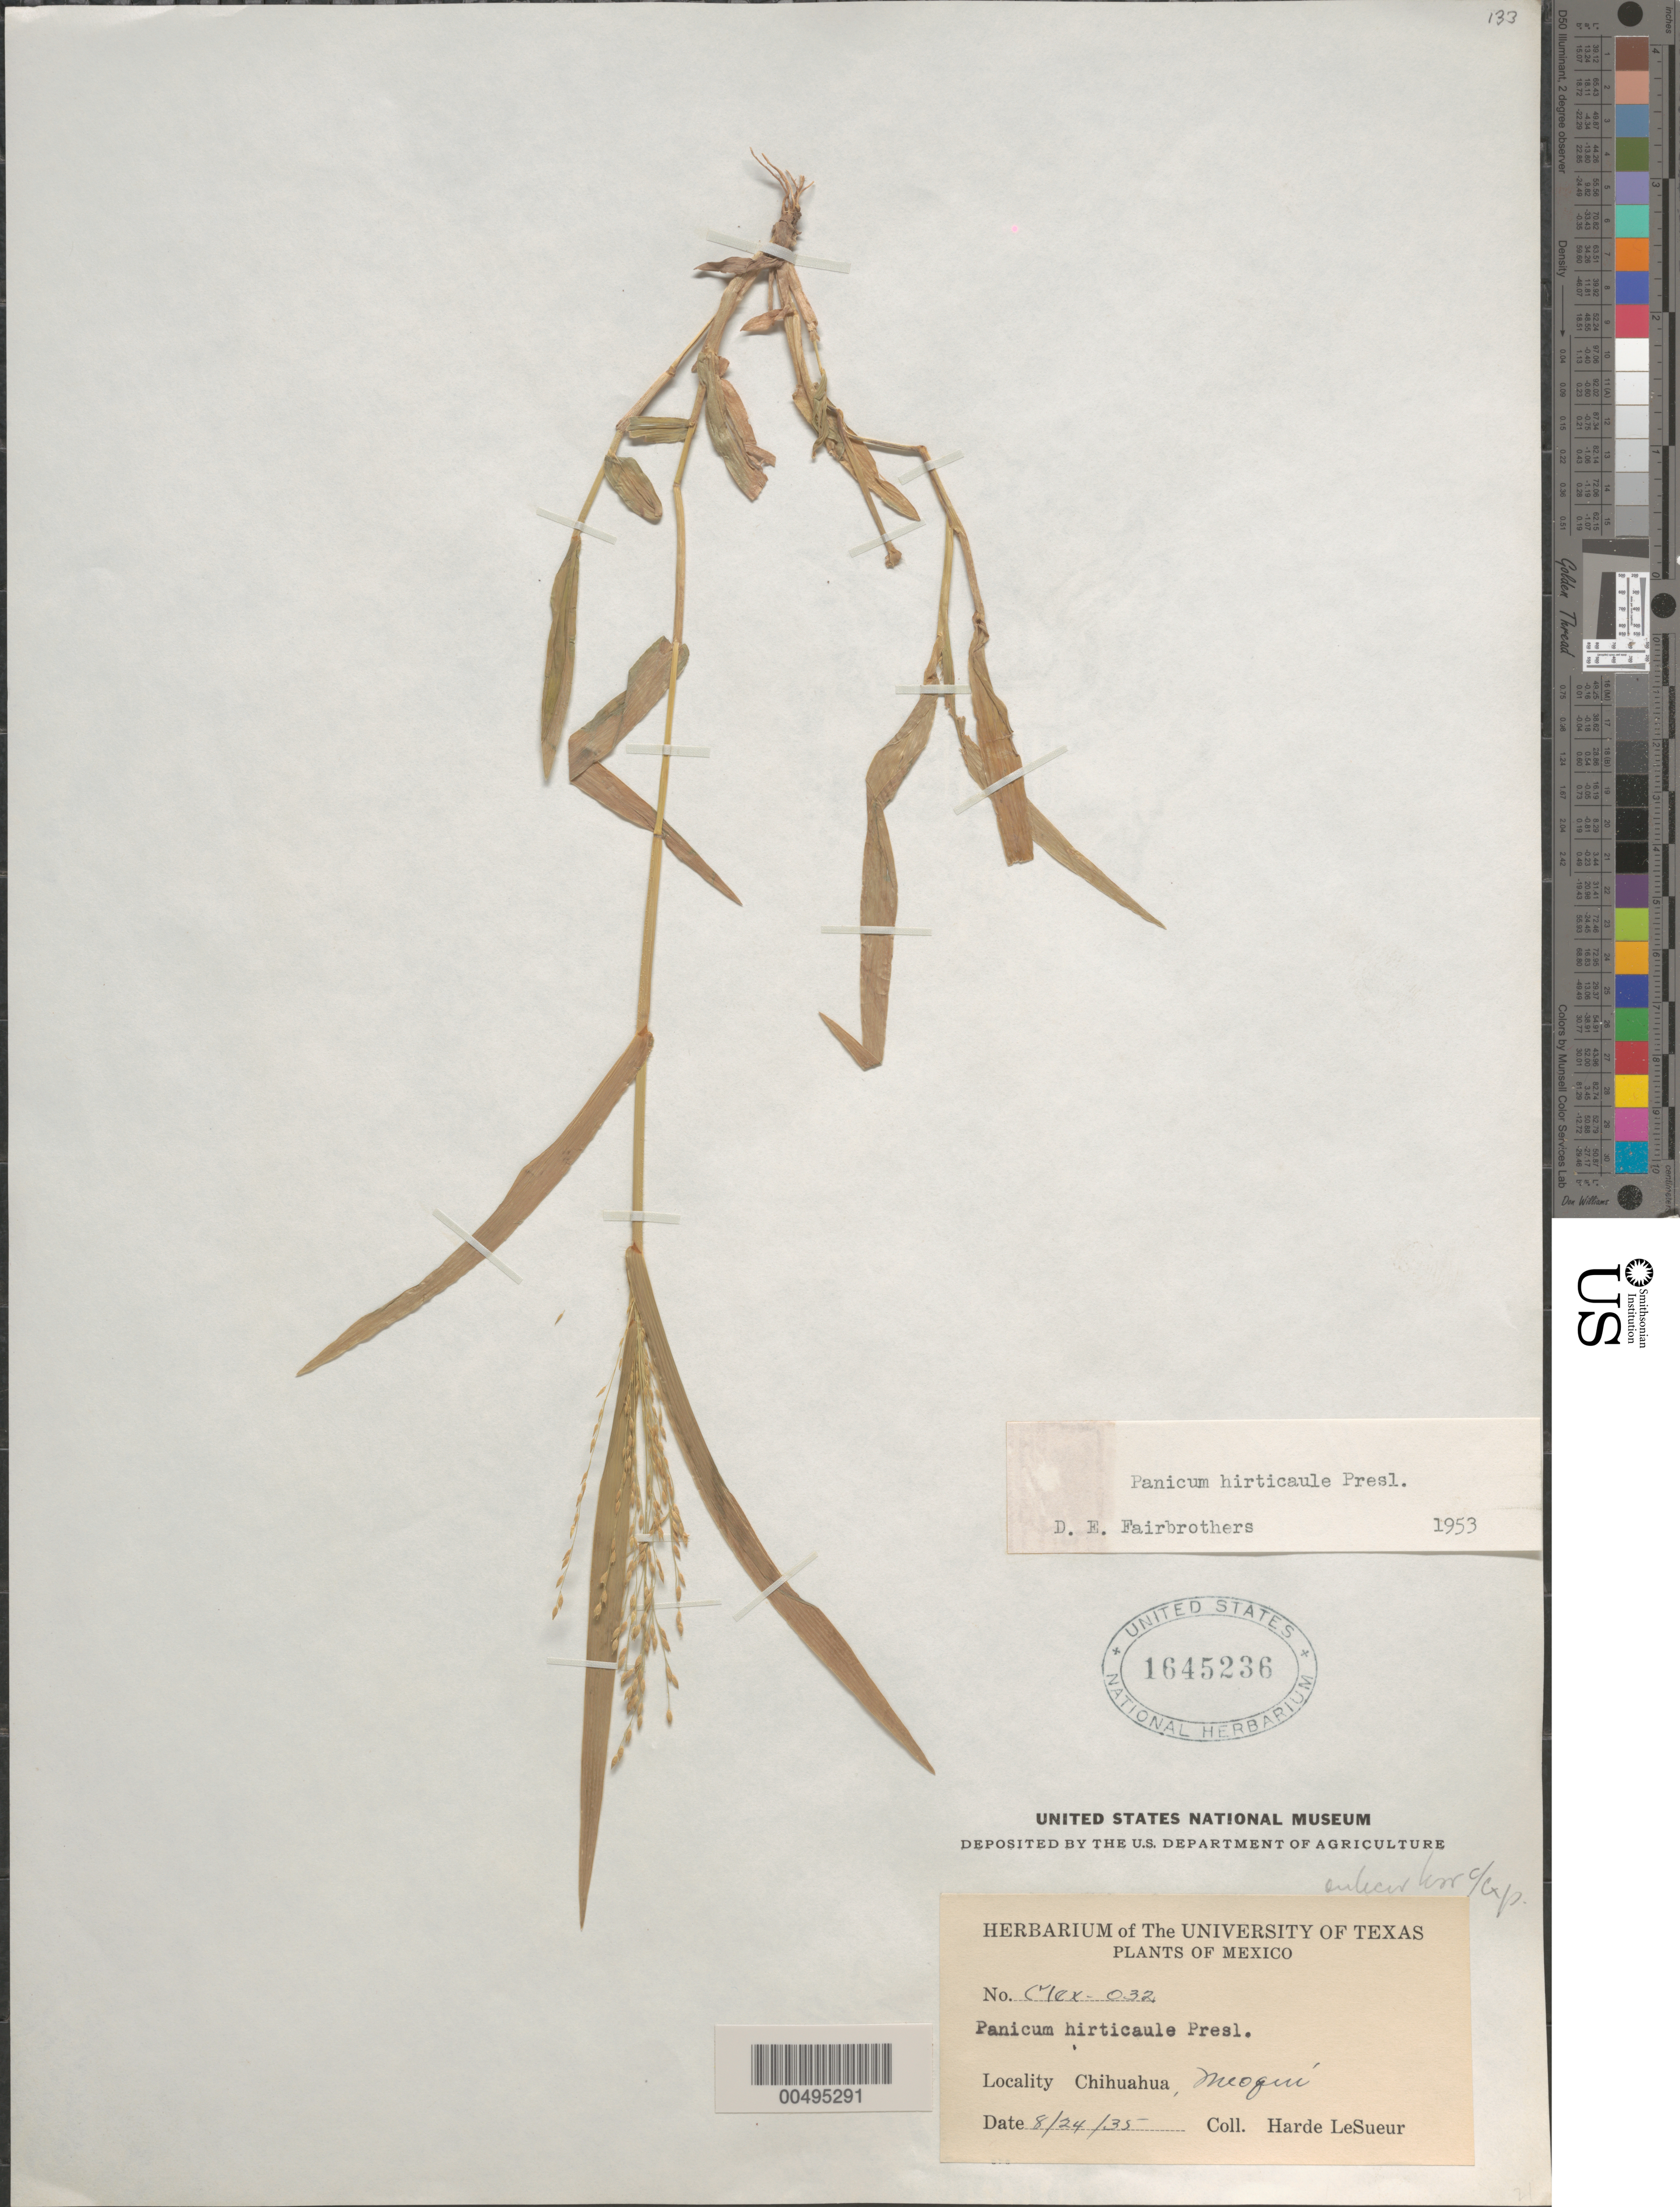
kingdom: Plantae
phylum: Tracheophyta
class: Liliopsida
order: Poales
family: Poaceae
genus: Panicum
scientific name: Panicum hirticaule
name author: J. Presl in C. Presl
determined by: Fairbrothers, D. E.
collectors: D. H. LeSueur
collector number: Mex-032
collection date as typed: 24 Aug 1935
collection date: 1935-08-24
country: Mexico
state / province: Chihuahua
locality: Mioqu¡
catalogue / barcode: US 1645236